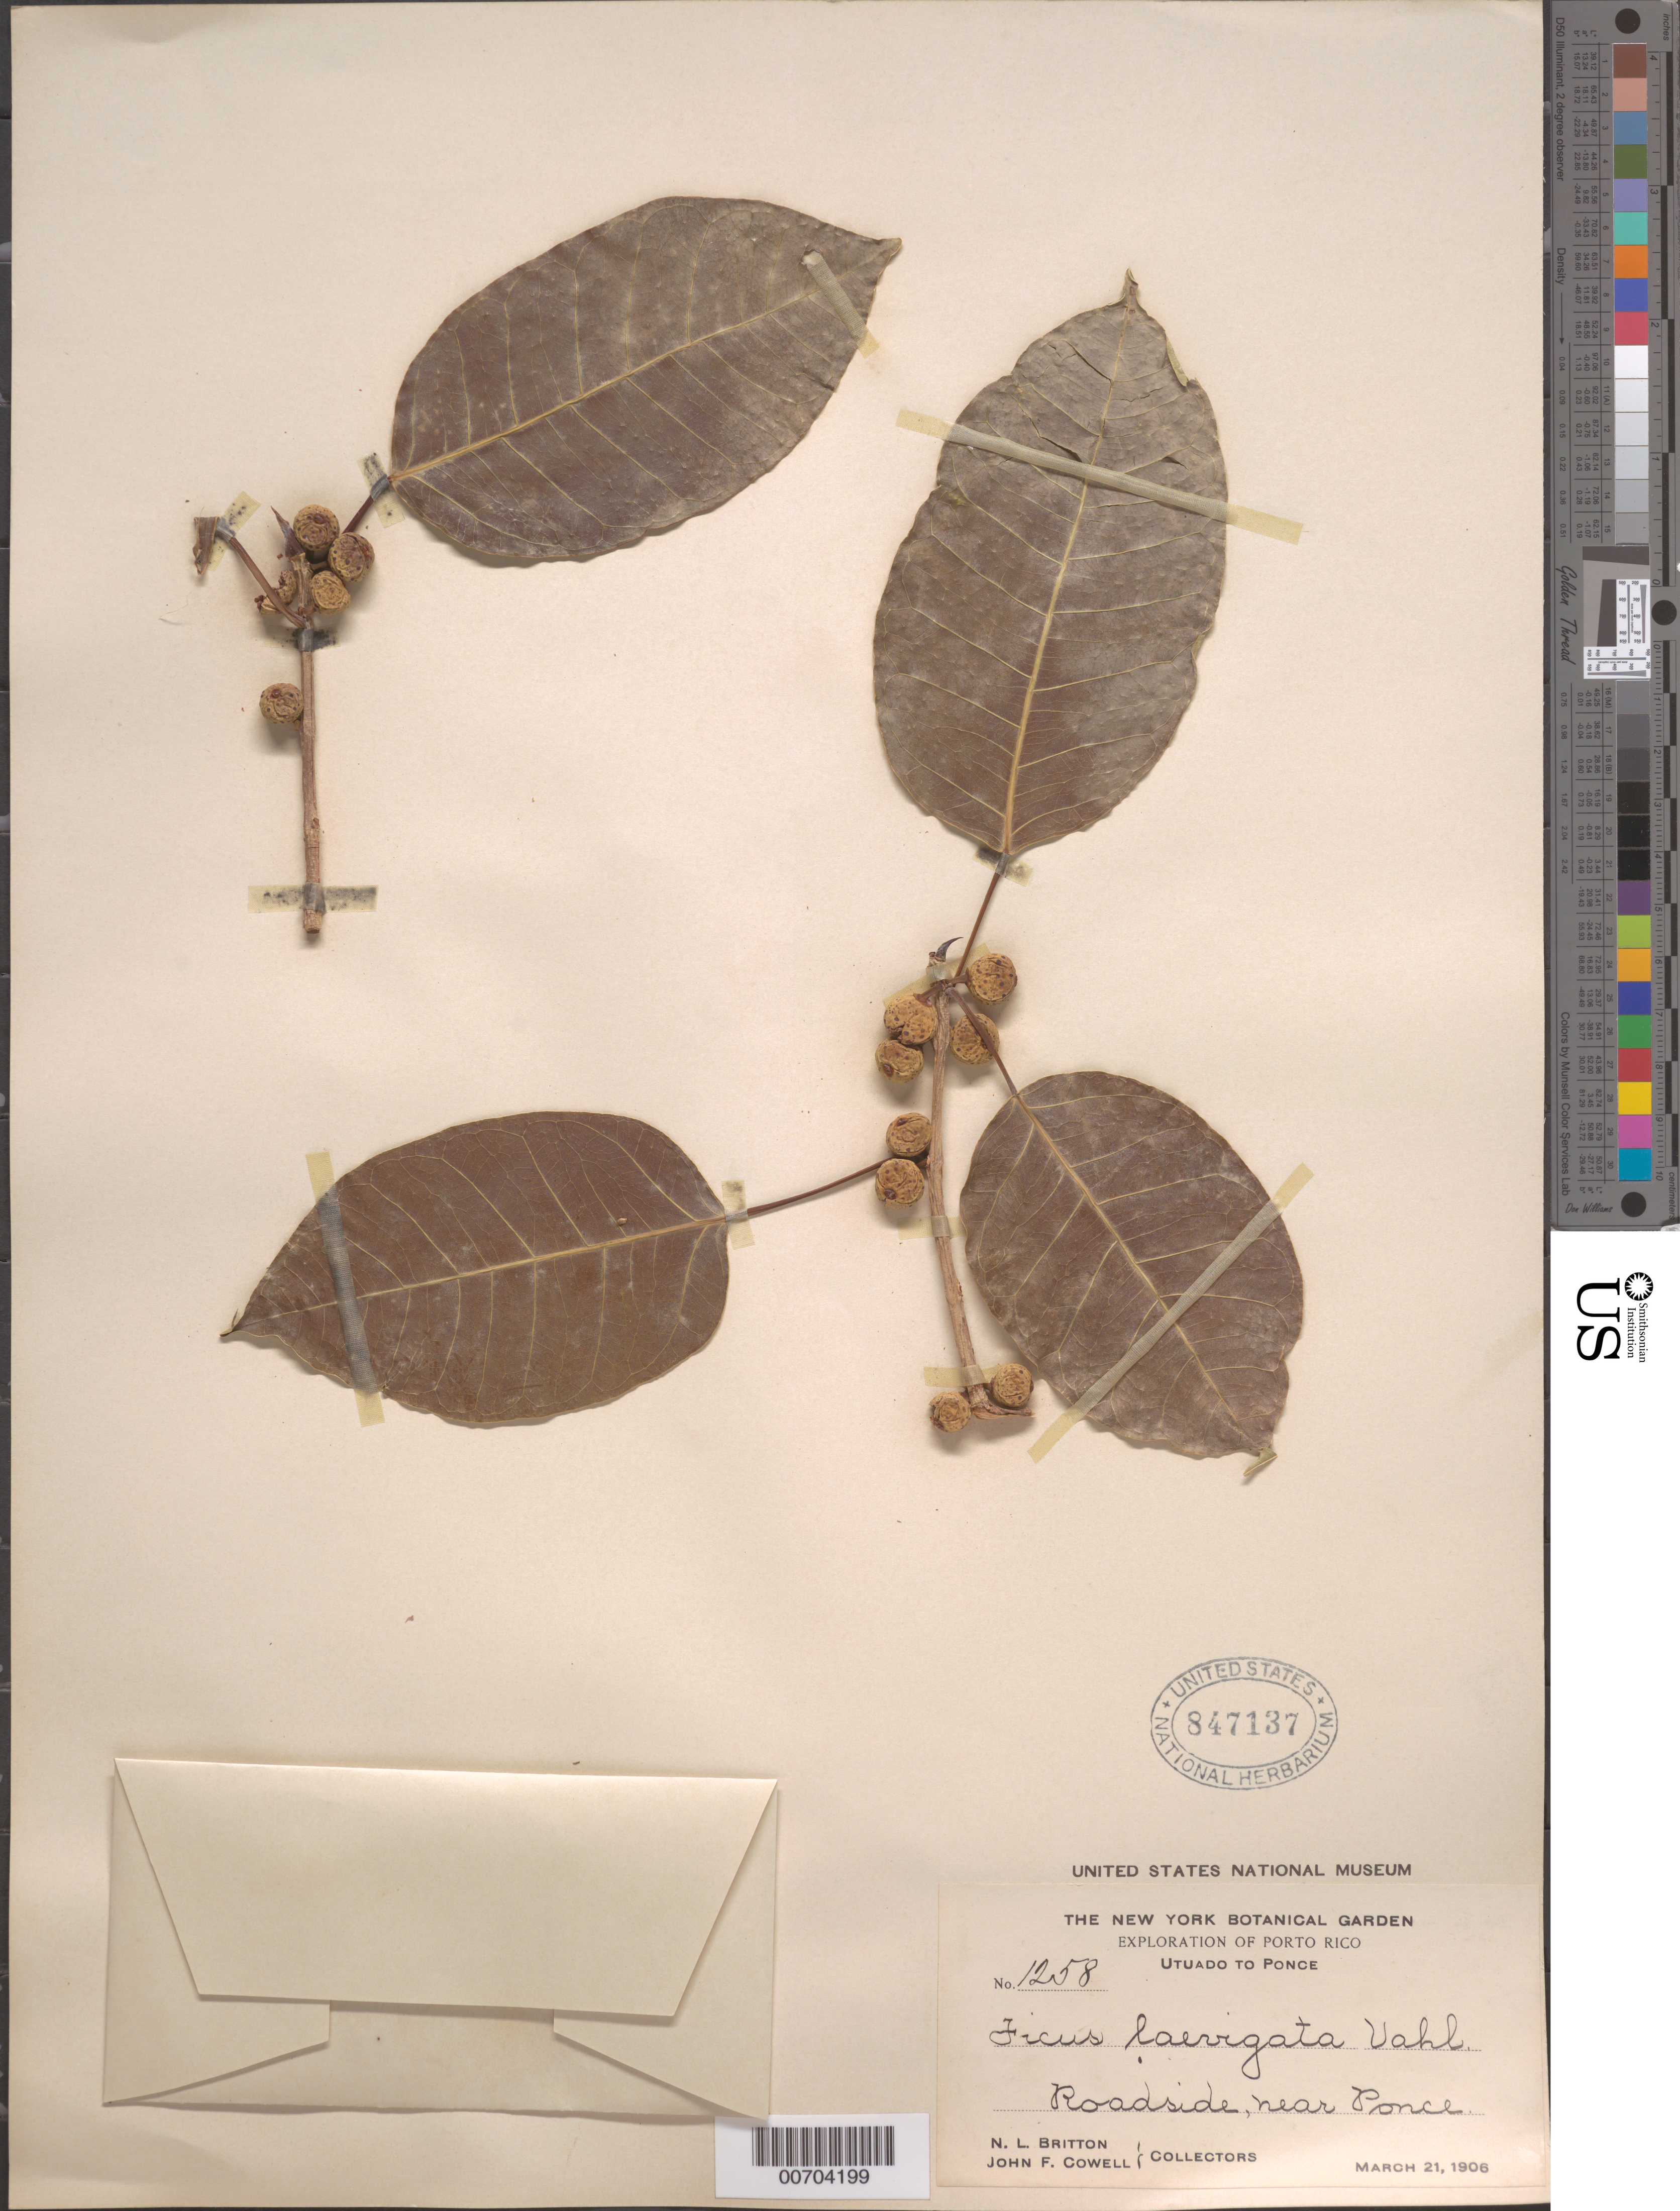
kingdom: Plantae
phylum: Tracheophyta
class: Magnoliopsida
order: Rosales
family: Moraceae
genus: Ficus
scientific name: Ficus laevigata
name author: Vahl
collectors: N. Britton & J. F. Cowell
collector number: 1258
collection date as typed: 21 Mar 1906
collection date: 1906-03-21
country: Puerto Rico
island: Greater Antilles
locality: Utuado to Ponce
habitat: Roadside near Ponce.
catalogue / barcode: US 847137